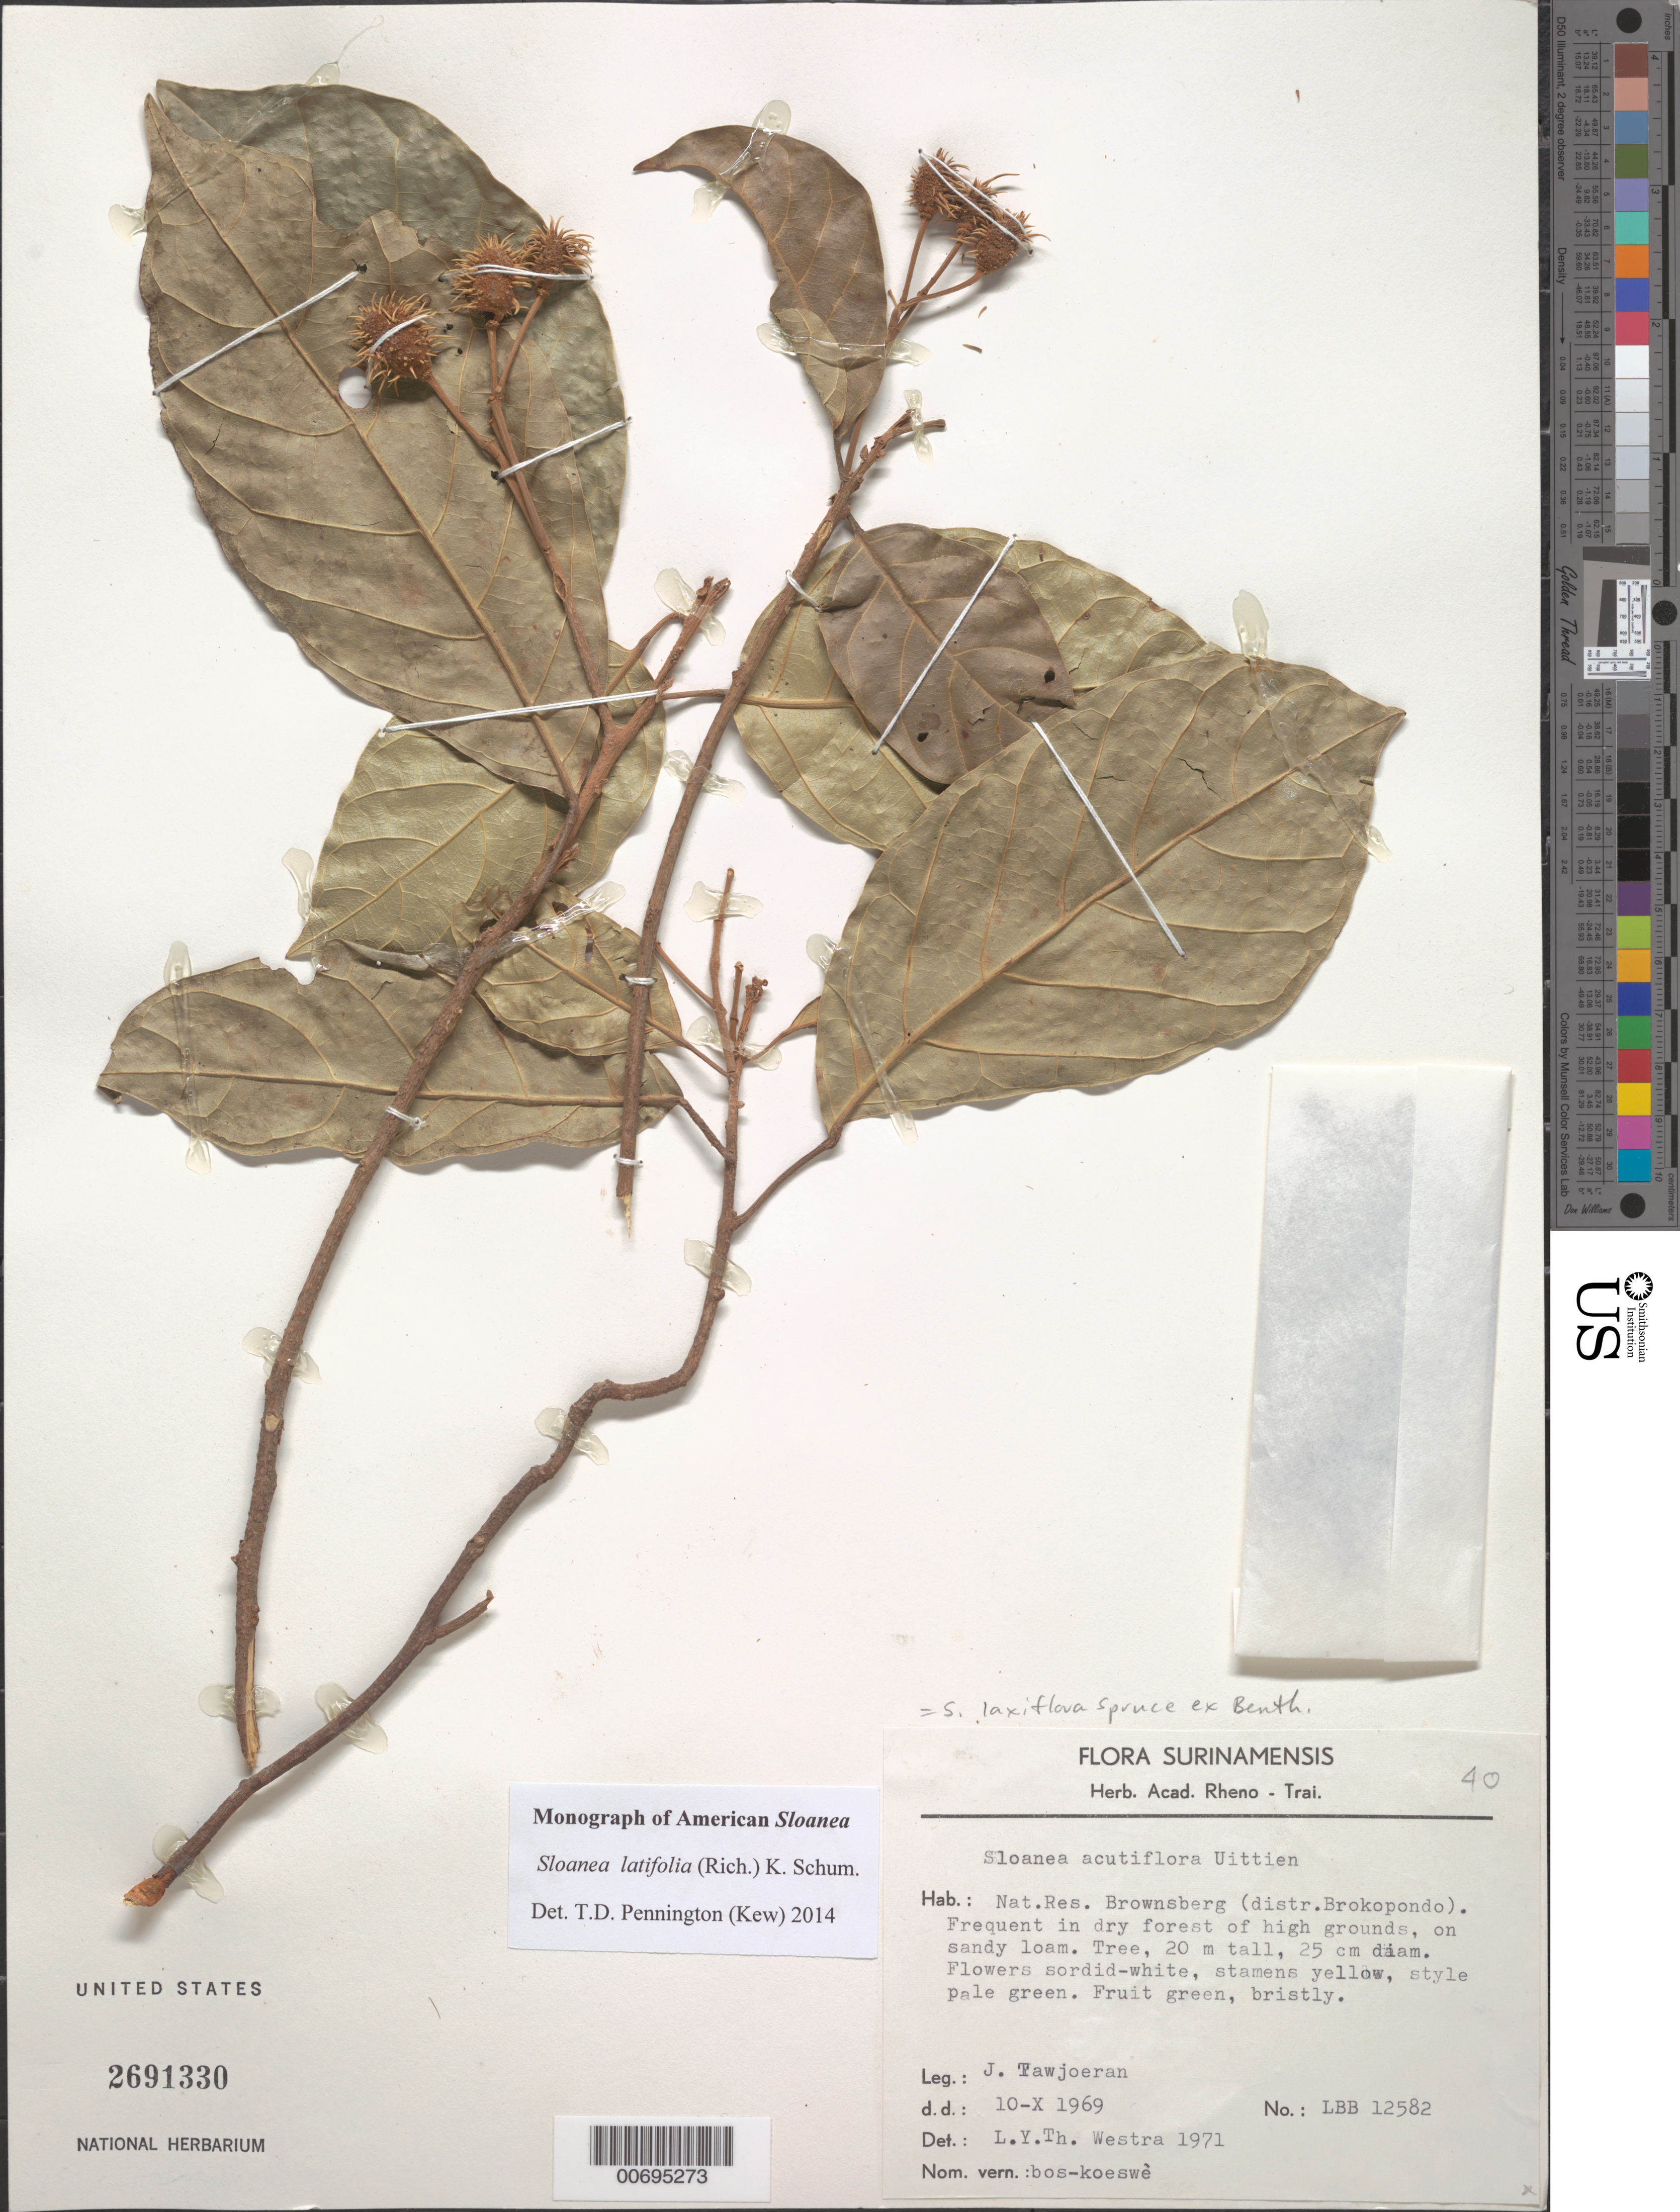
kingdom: Plantae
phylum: Tracheophyta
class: Magnoliopsida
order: Oxalidales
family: Elaeocarpaceae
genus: Sloanea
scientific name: Sloanea latifolia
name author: (Rich.) K. Schum.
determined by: Pennington, T. D., (K)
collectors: J. Tawjoeran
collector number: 12582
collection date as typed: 10-Oct-69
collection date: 1969-10-10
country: Suriname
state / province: Brokopondo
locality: Brownsberg Nature Reserve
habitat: Dry forest of high grounds, on sandy loam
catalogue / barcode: US 2691330